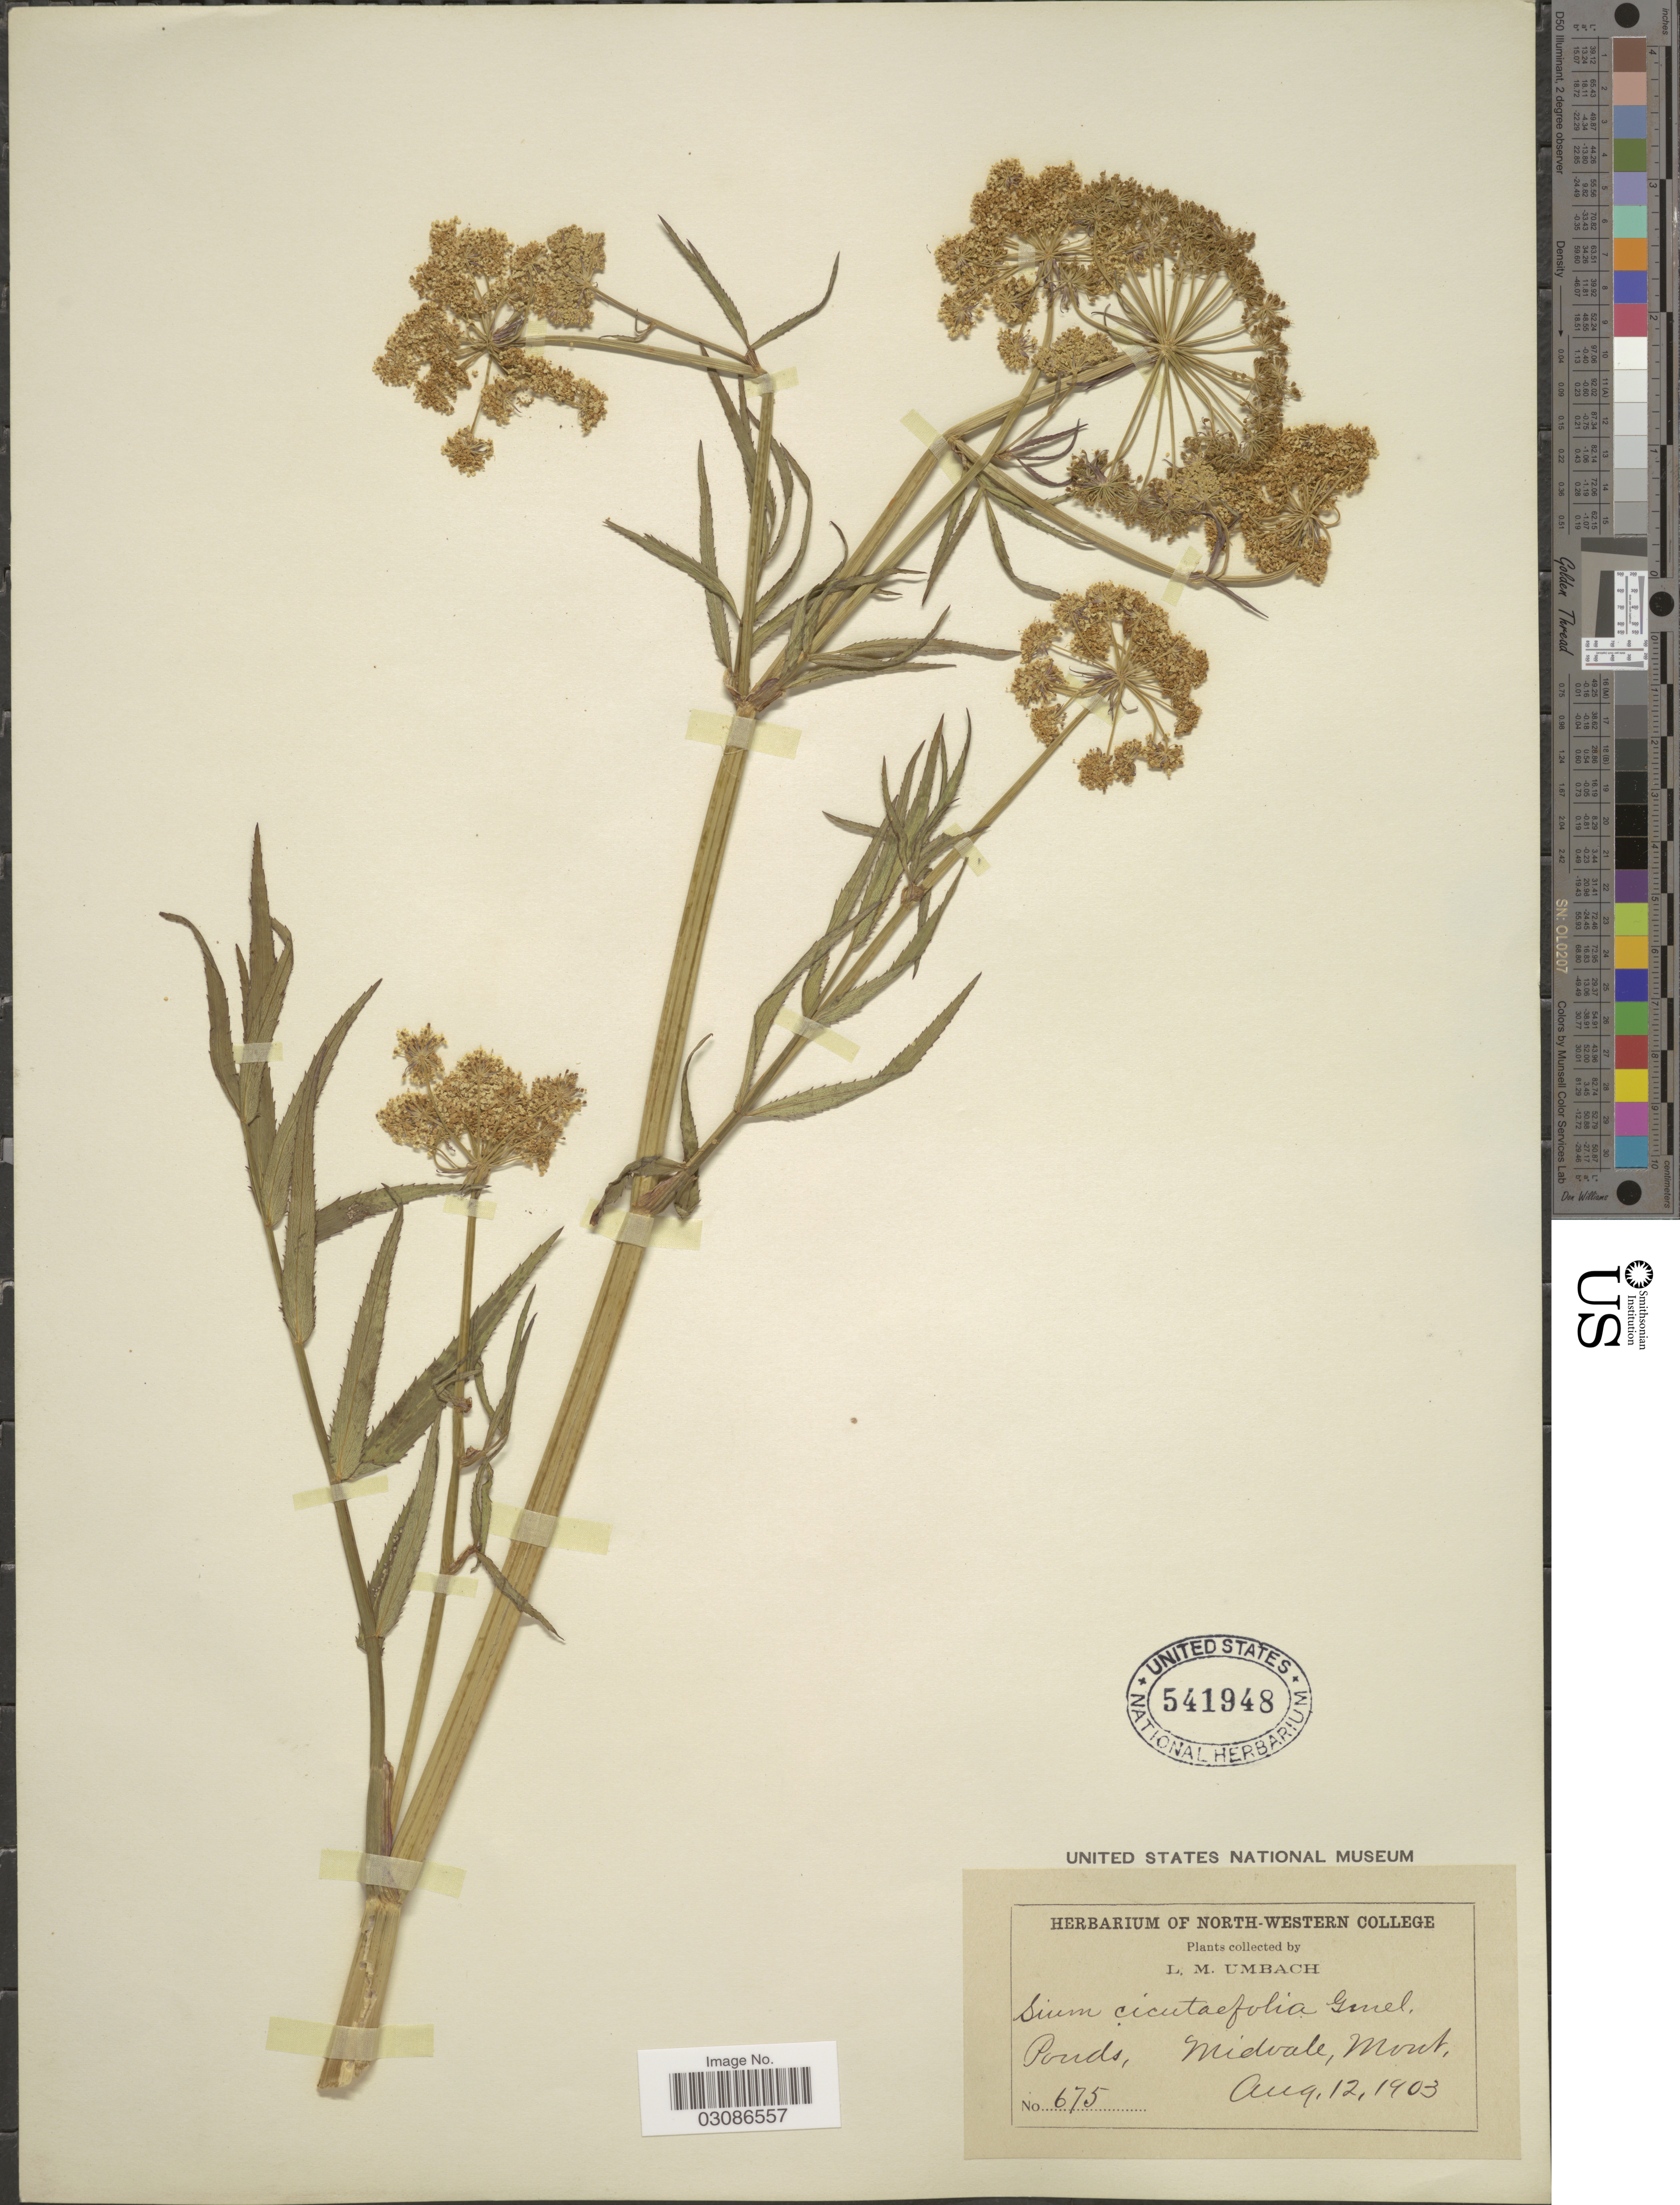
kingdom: Plantae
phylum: Tracheophyta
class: Magnoliopsida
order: Apiales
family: Apiaceae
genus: Sium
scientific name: Sium suave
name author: Walter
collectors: L. M. Umbach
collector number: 675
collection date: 1903-08-12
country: United States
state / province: Montana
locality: Midvale.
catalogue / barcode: US 541948